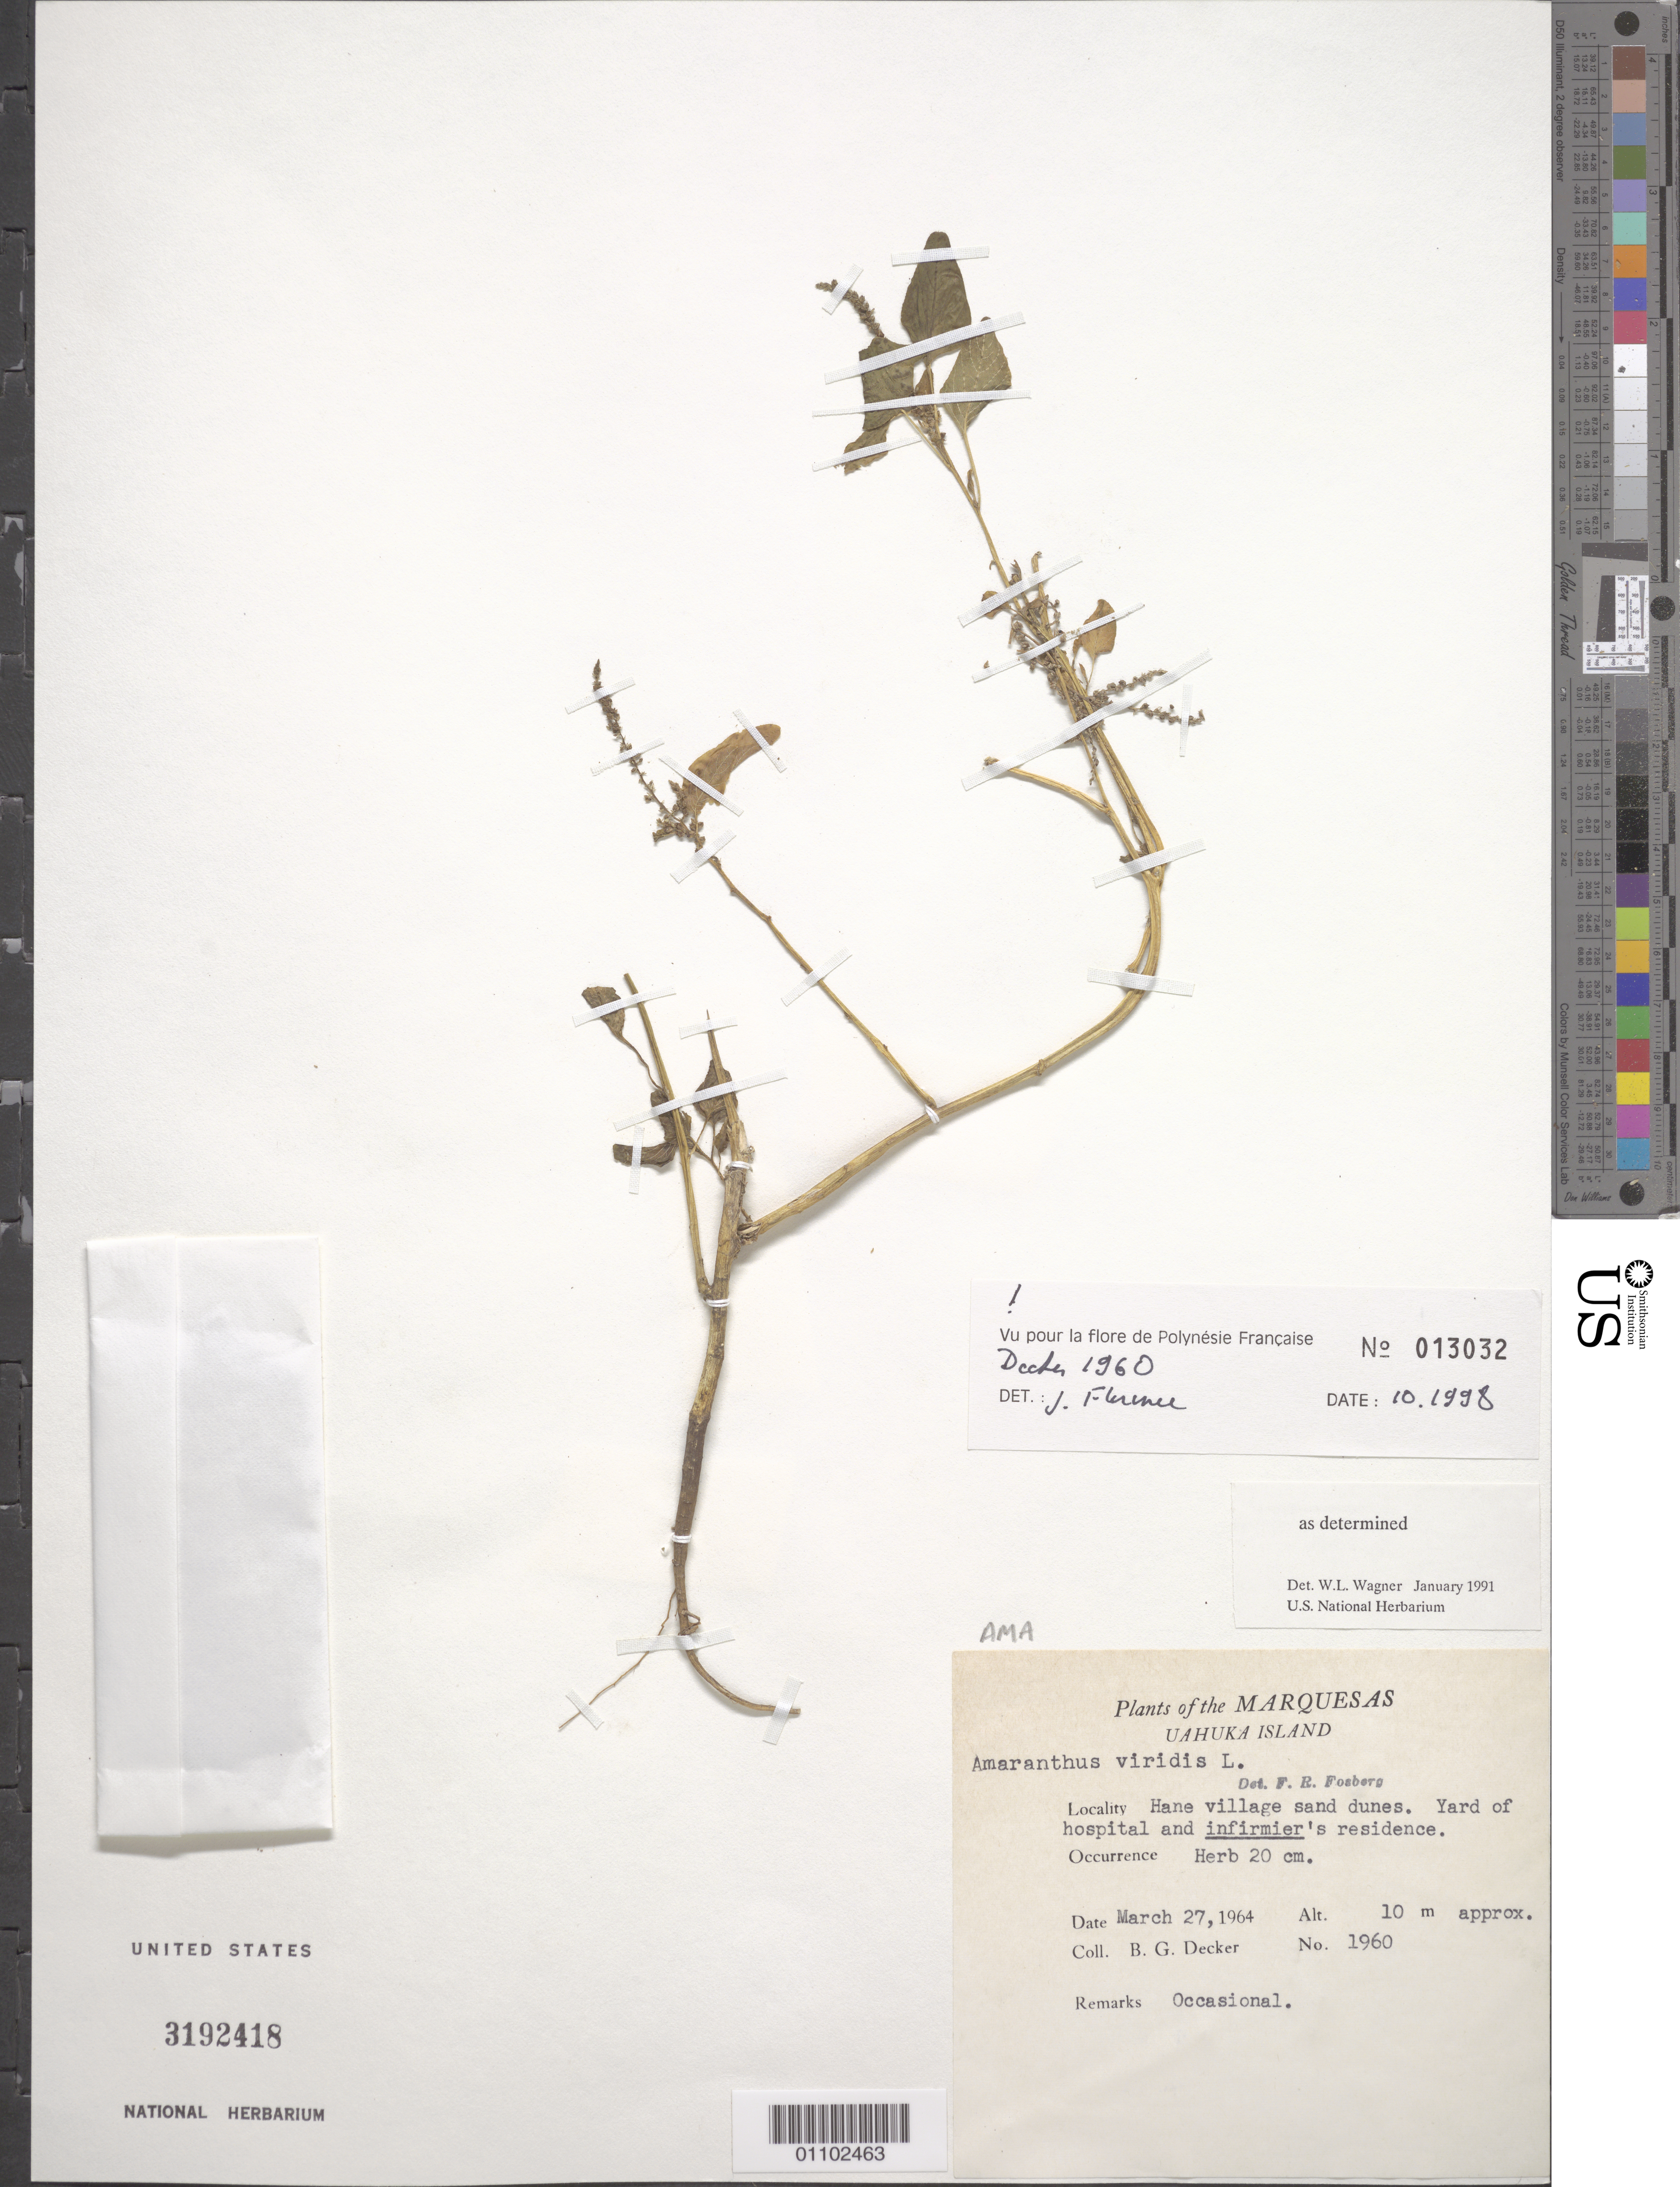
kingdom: Plantae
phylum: Tracheophyta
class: Magnoliopsida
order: Caryophyllales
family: Amaranthaceae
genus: Amaranthus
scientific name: Amaranthus viridis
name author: L.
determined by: Wagner, W. L., (BOT), Smithsonian Institution - National Museum of Natural History (UNITED STATES)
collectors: B. G. Decker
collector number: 1960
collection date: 1964-03-27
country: French Polynesia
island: Ua Huka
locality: Hane village sand dunes, yard of hospital and infirmier's residence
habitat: Occasional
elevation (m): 10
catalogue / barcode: US 3192418